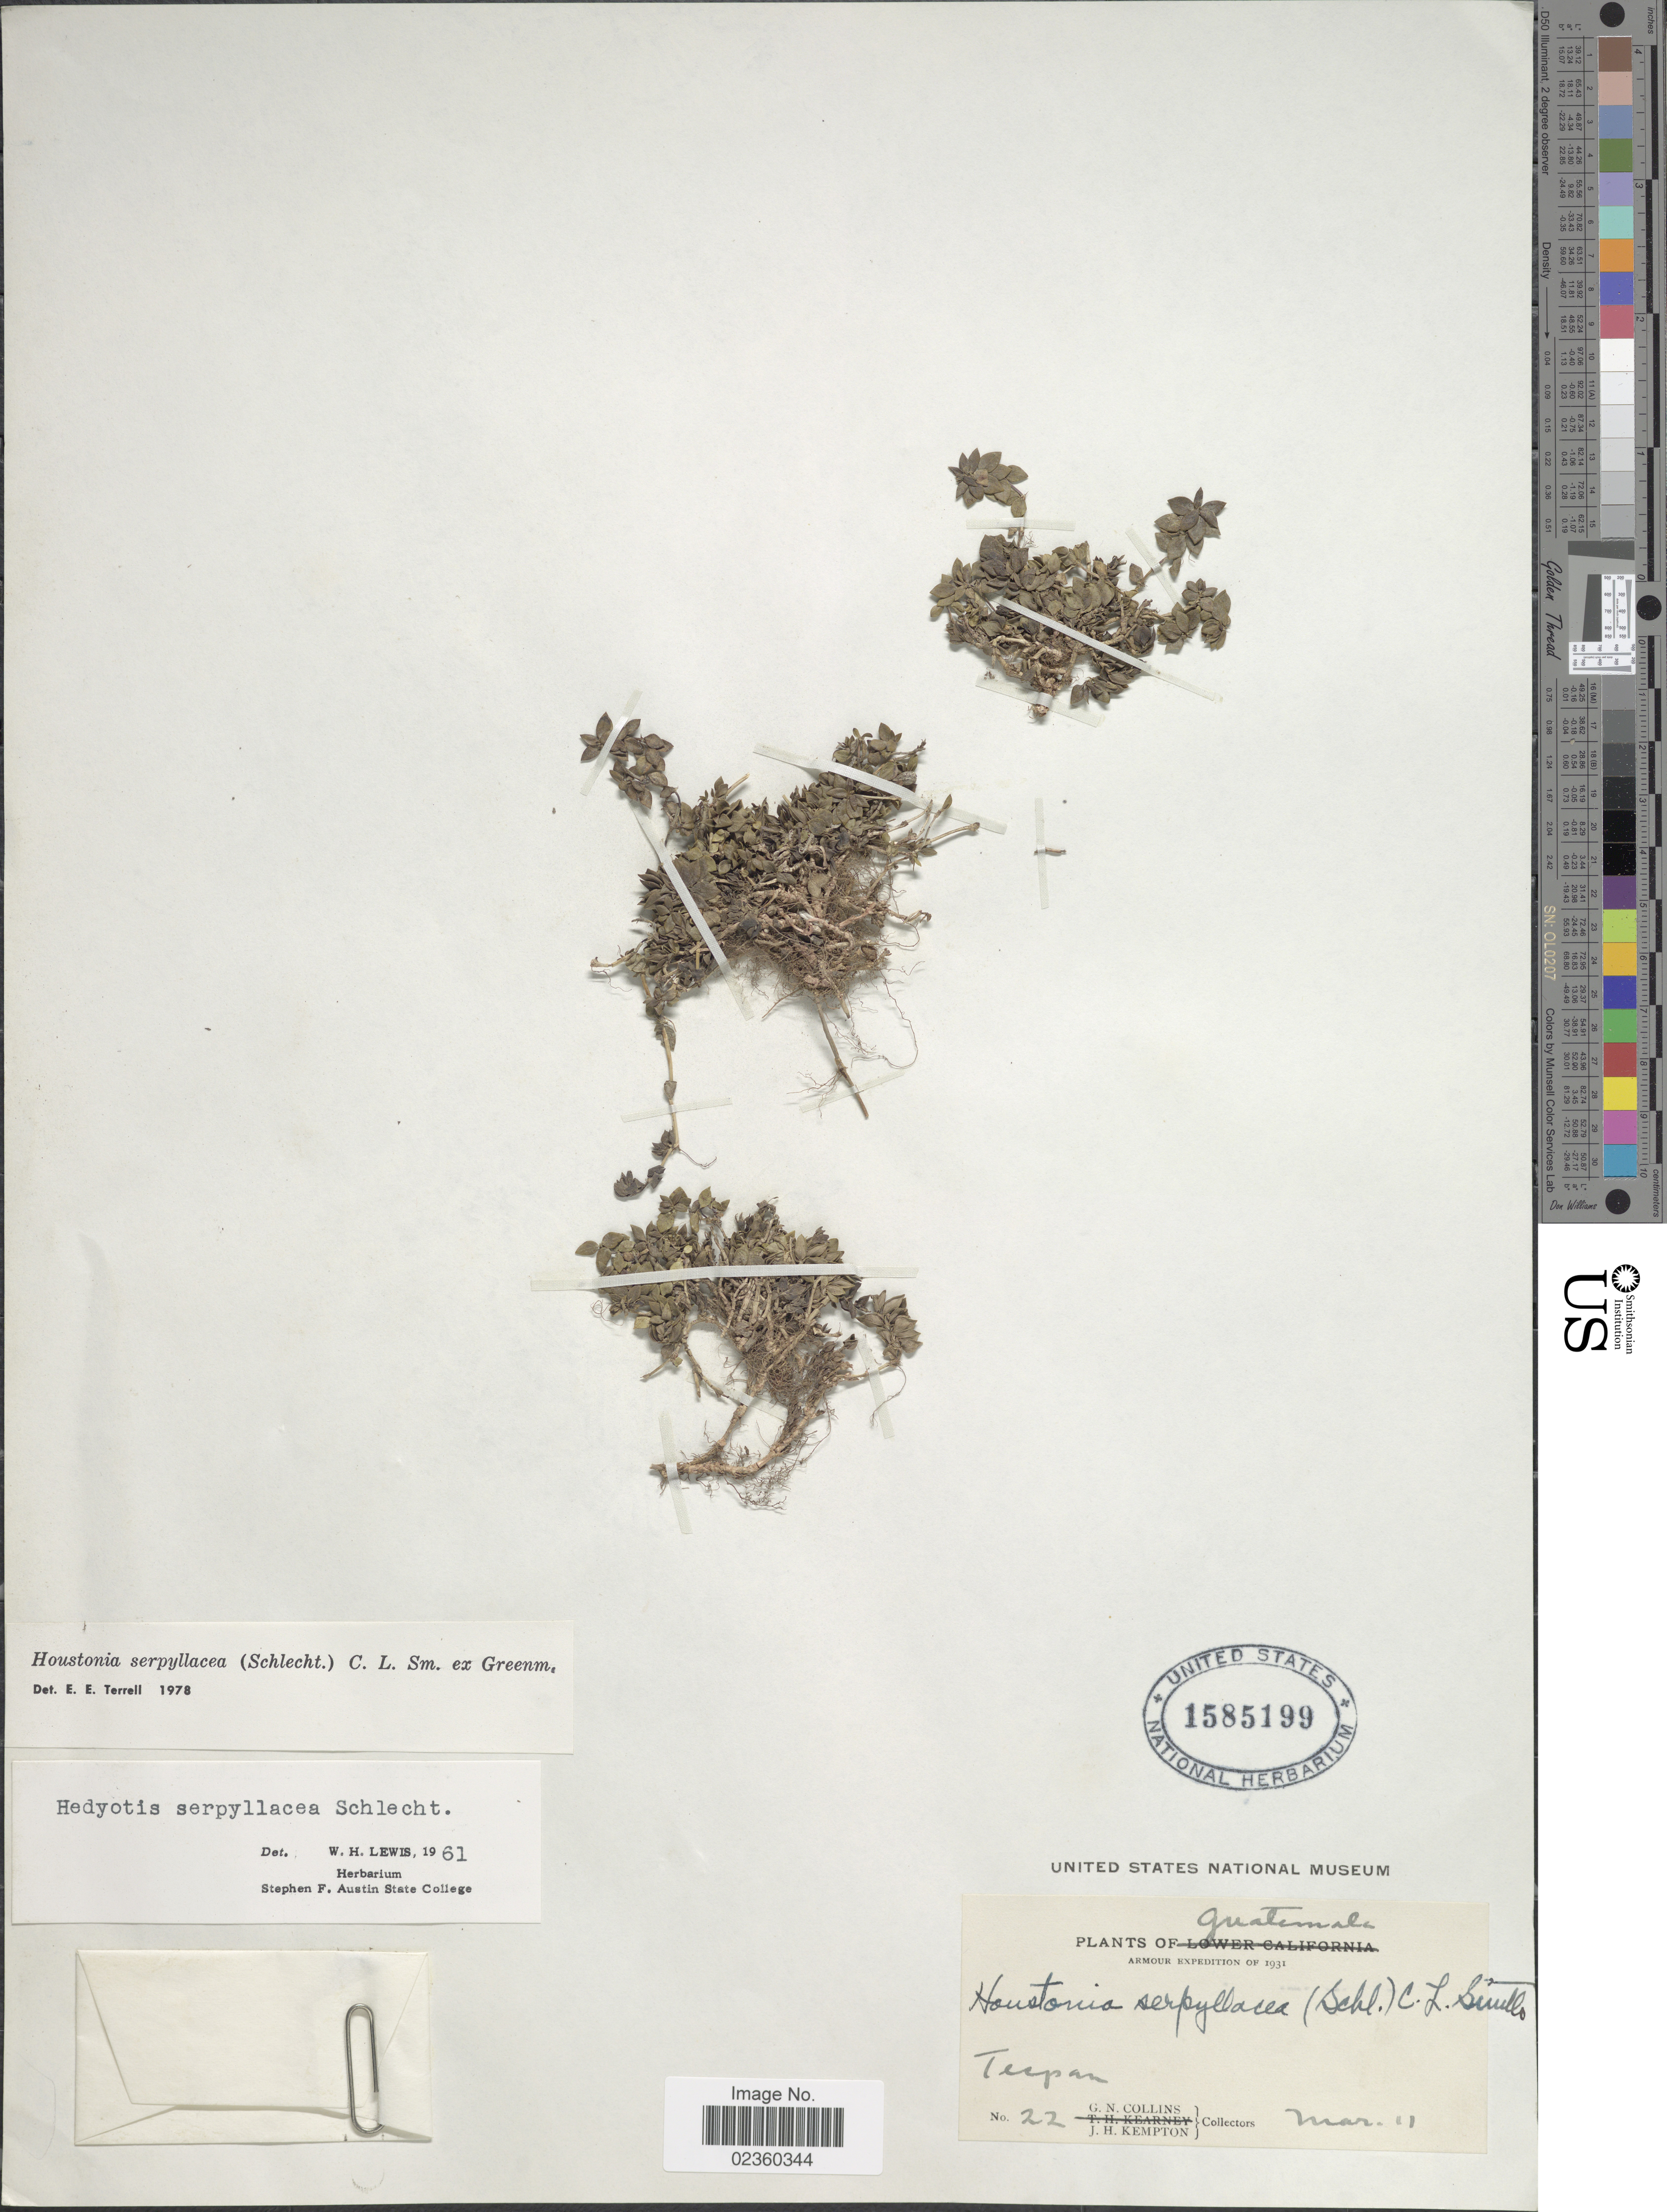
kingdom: Plantae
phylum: Tracheophyta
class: Magnoliopsida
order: Gentianales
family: Rubiaceae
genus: Terrellianthus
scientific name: Terrellianthus serpyllaceus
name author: (Schltdl.) Borhidi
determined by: Florentin, Mariela Nunez, (CTES), Instituto de Botanica del Nordeste (ARGENTINA)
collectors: G. Collins & J. H. Kempton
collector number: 22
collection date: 1931-03-11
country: Guatemala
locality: Tecpan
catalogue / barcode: US 1585199